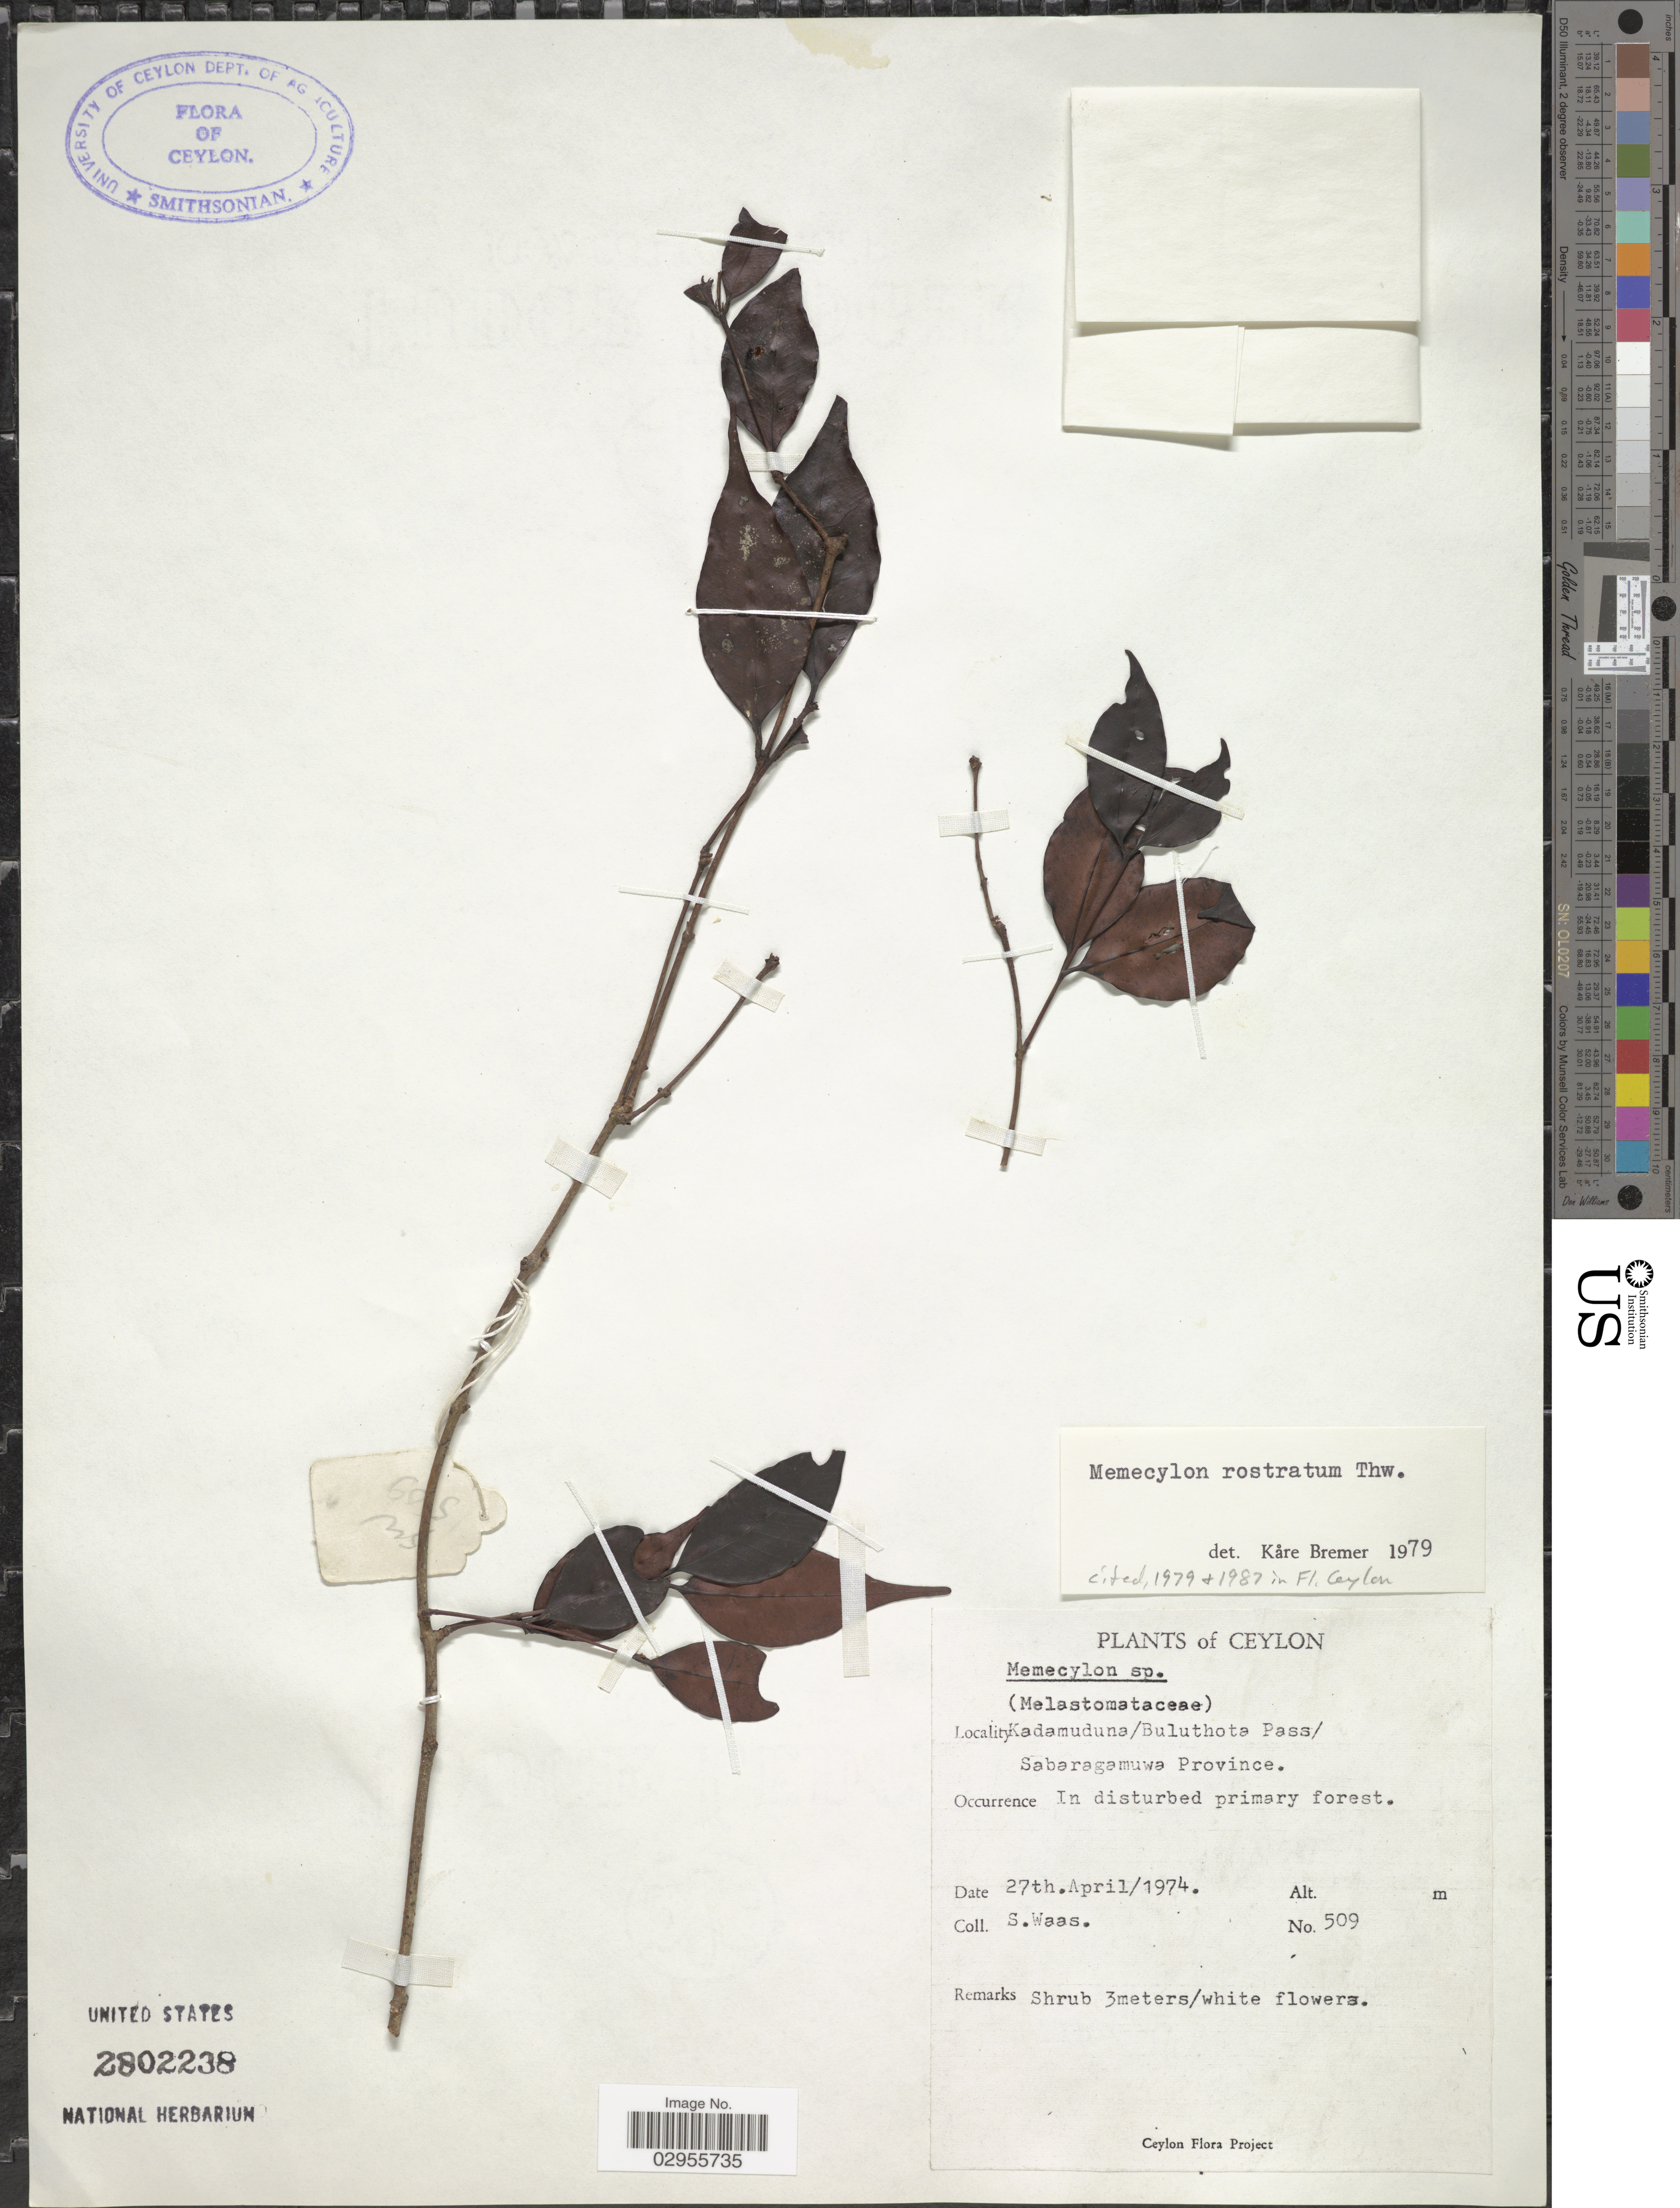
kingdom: Plantae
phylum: Tracheophyta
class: Magnoliopsida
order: Myrtales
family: Melastomataceae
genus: Memecylon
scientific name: Memecylon rostratum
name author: Thwaites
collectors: S. Waas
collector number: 509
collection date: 1974-04-27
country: Sri Lanka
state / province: Sabaragamuwa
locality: Ceylon. Kadamuduna/Buluthota Pass.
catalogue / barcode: US 2802238